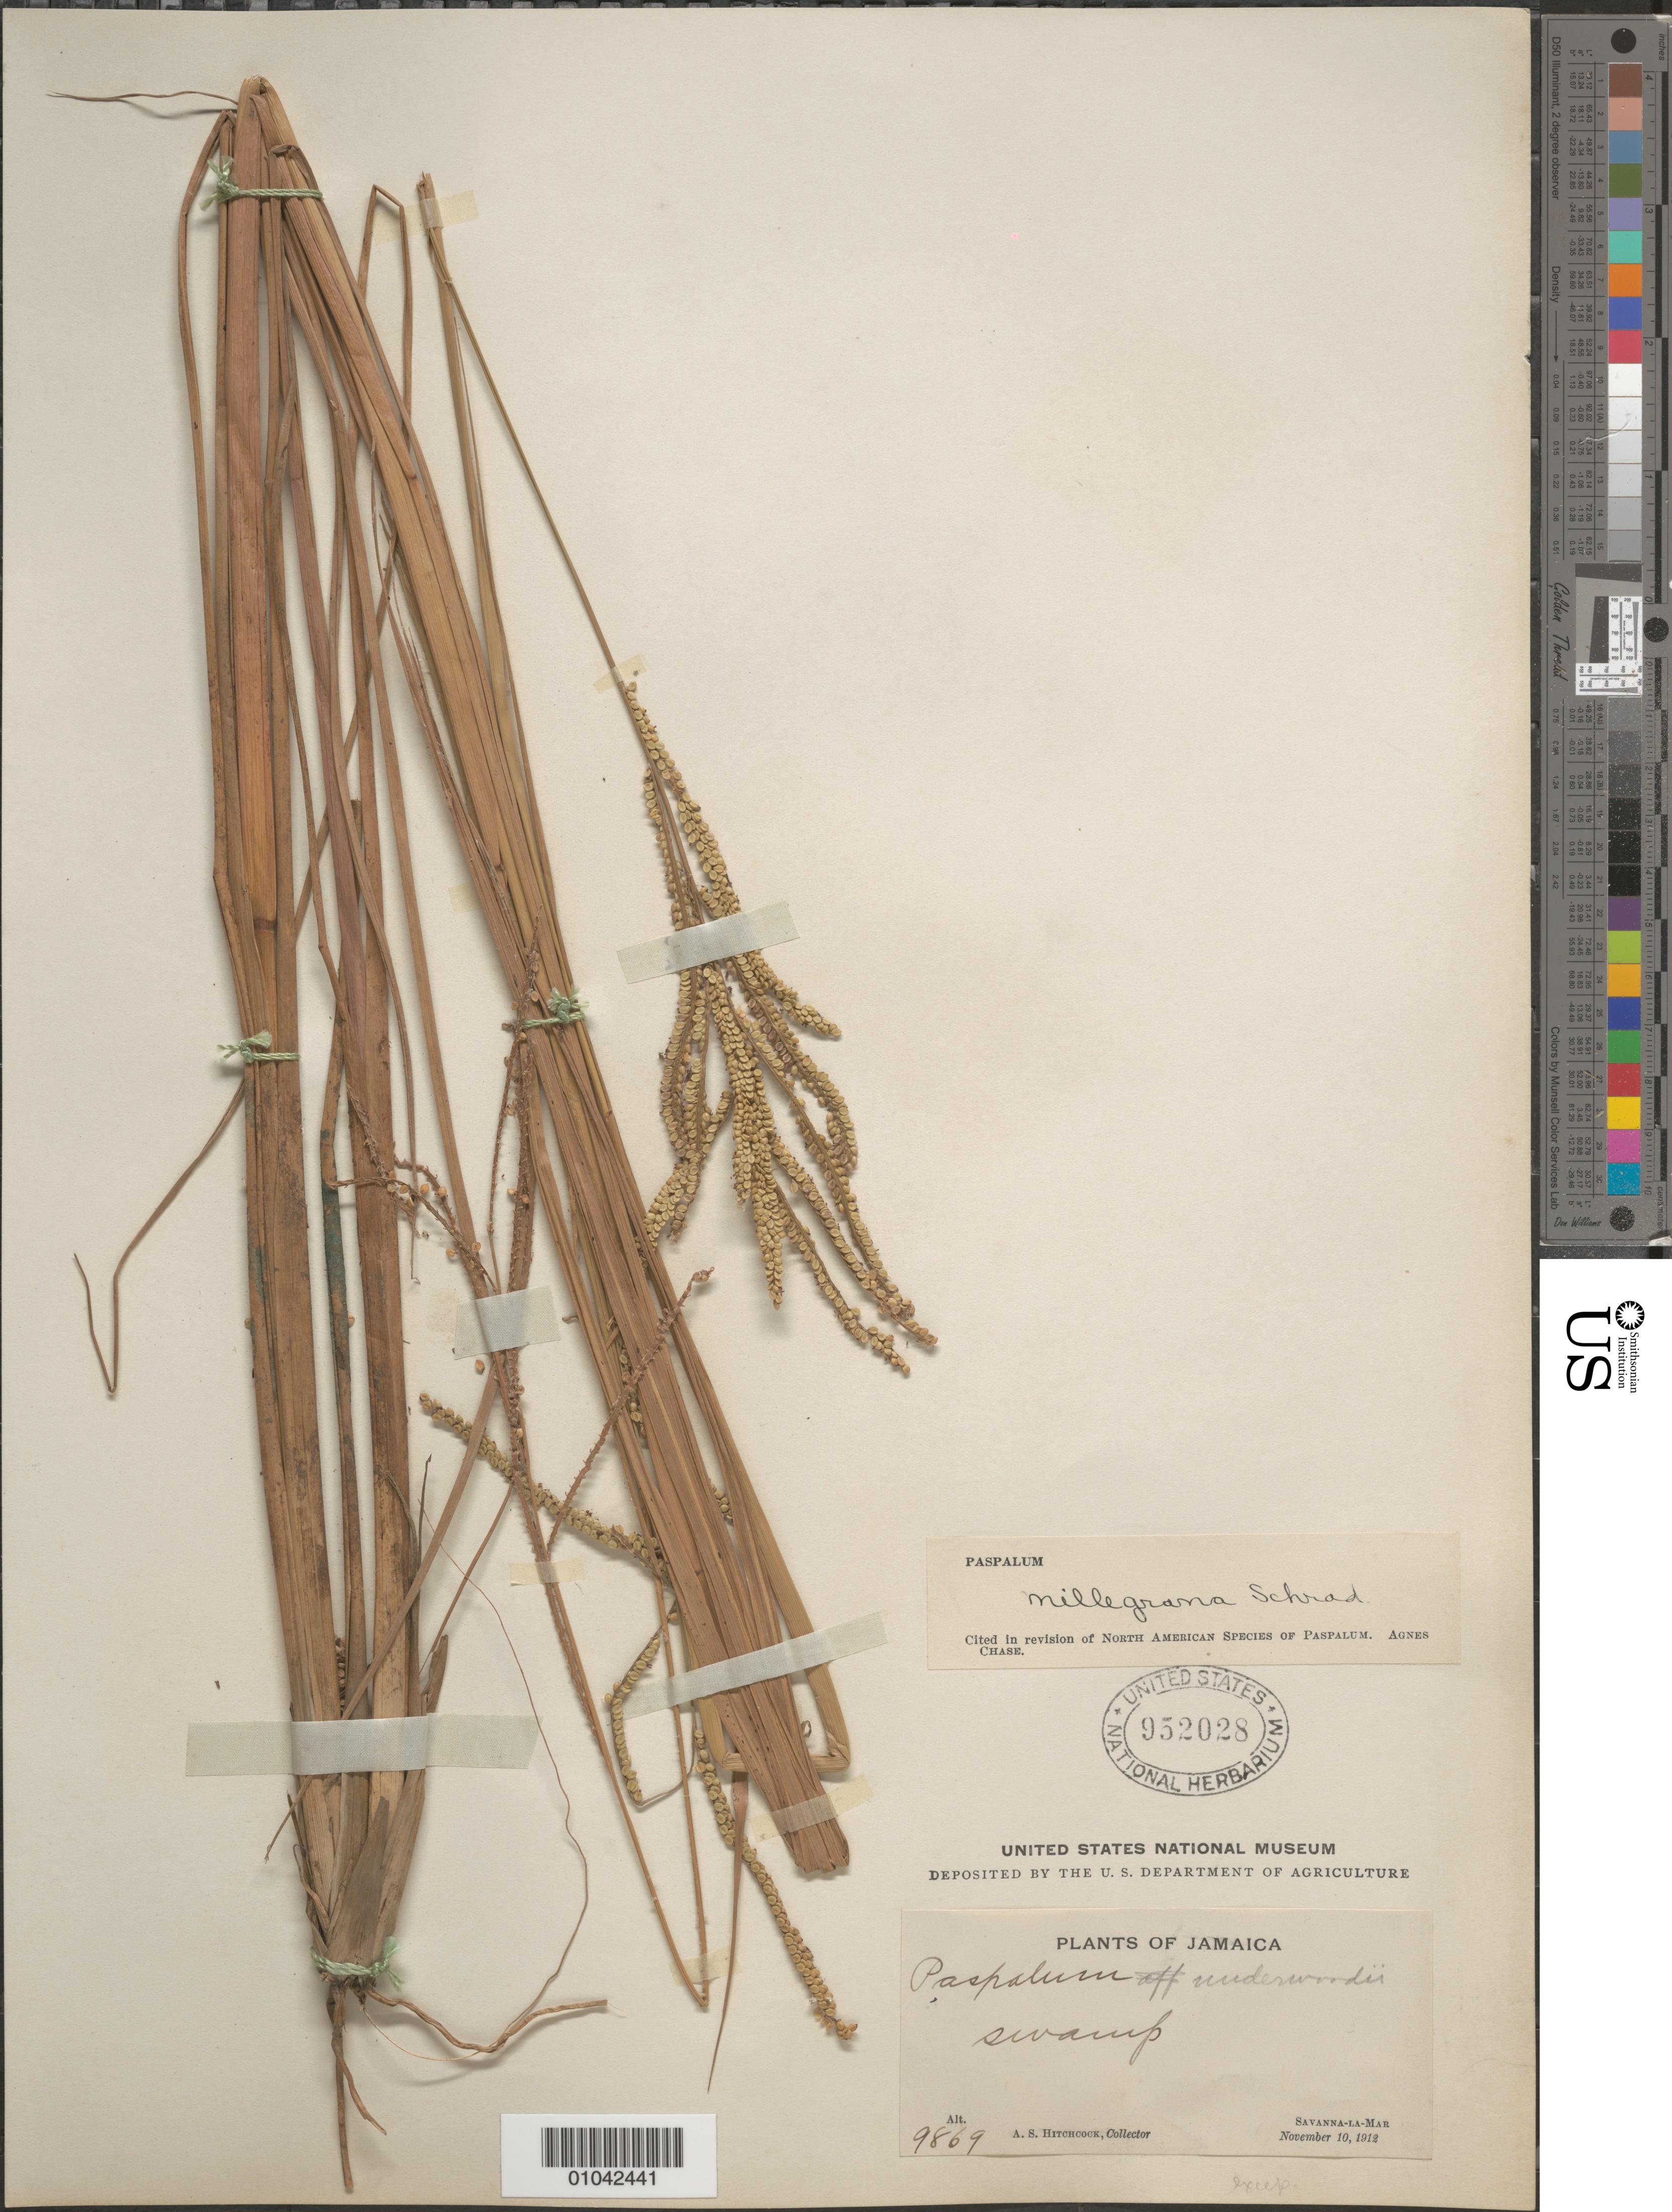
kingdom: Plantae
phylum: Tracheophyta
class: Liliopsida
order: Poales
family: Poaceae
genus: Paspalum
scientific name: Paspalum millegrana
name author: Schrad.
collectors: A. S. Hitchcock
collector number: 9869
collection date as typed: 10 Nov 1912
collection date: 1912-11-10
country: Jamaica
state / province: Westmoreland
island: Jamaica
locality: Savanna-la-Mar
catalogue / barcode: US 952028